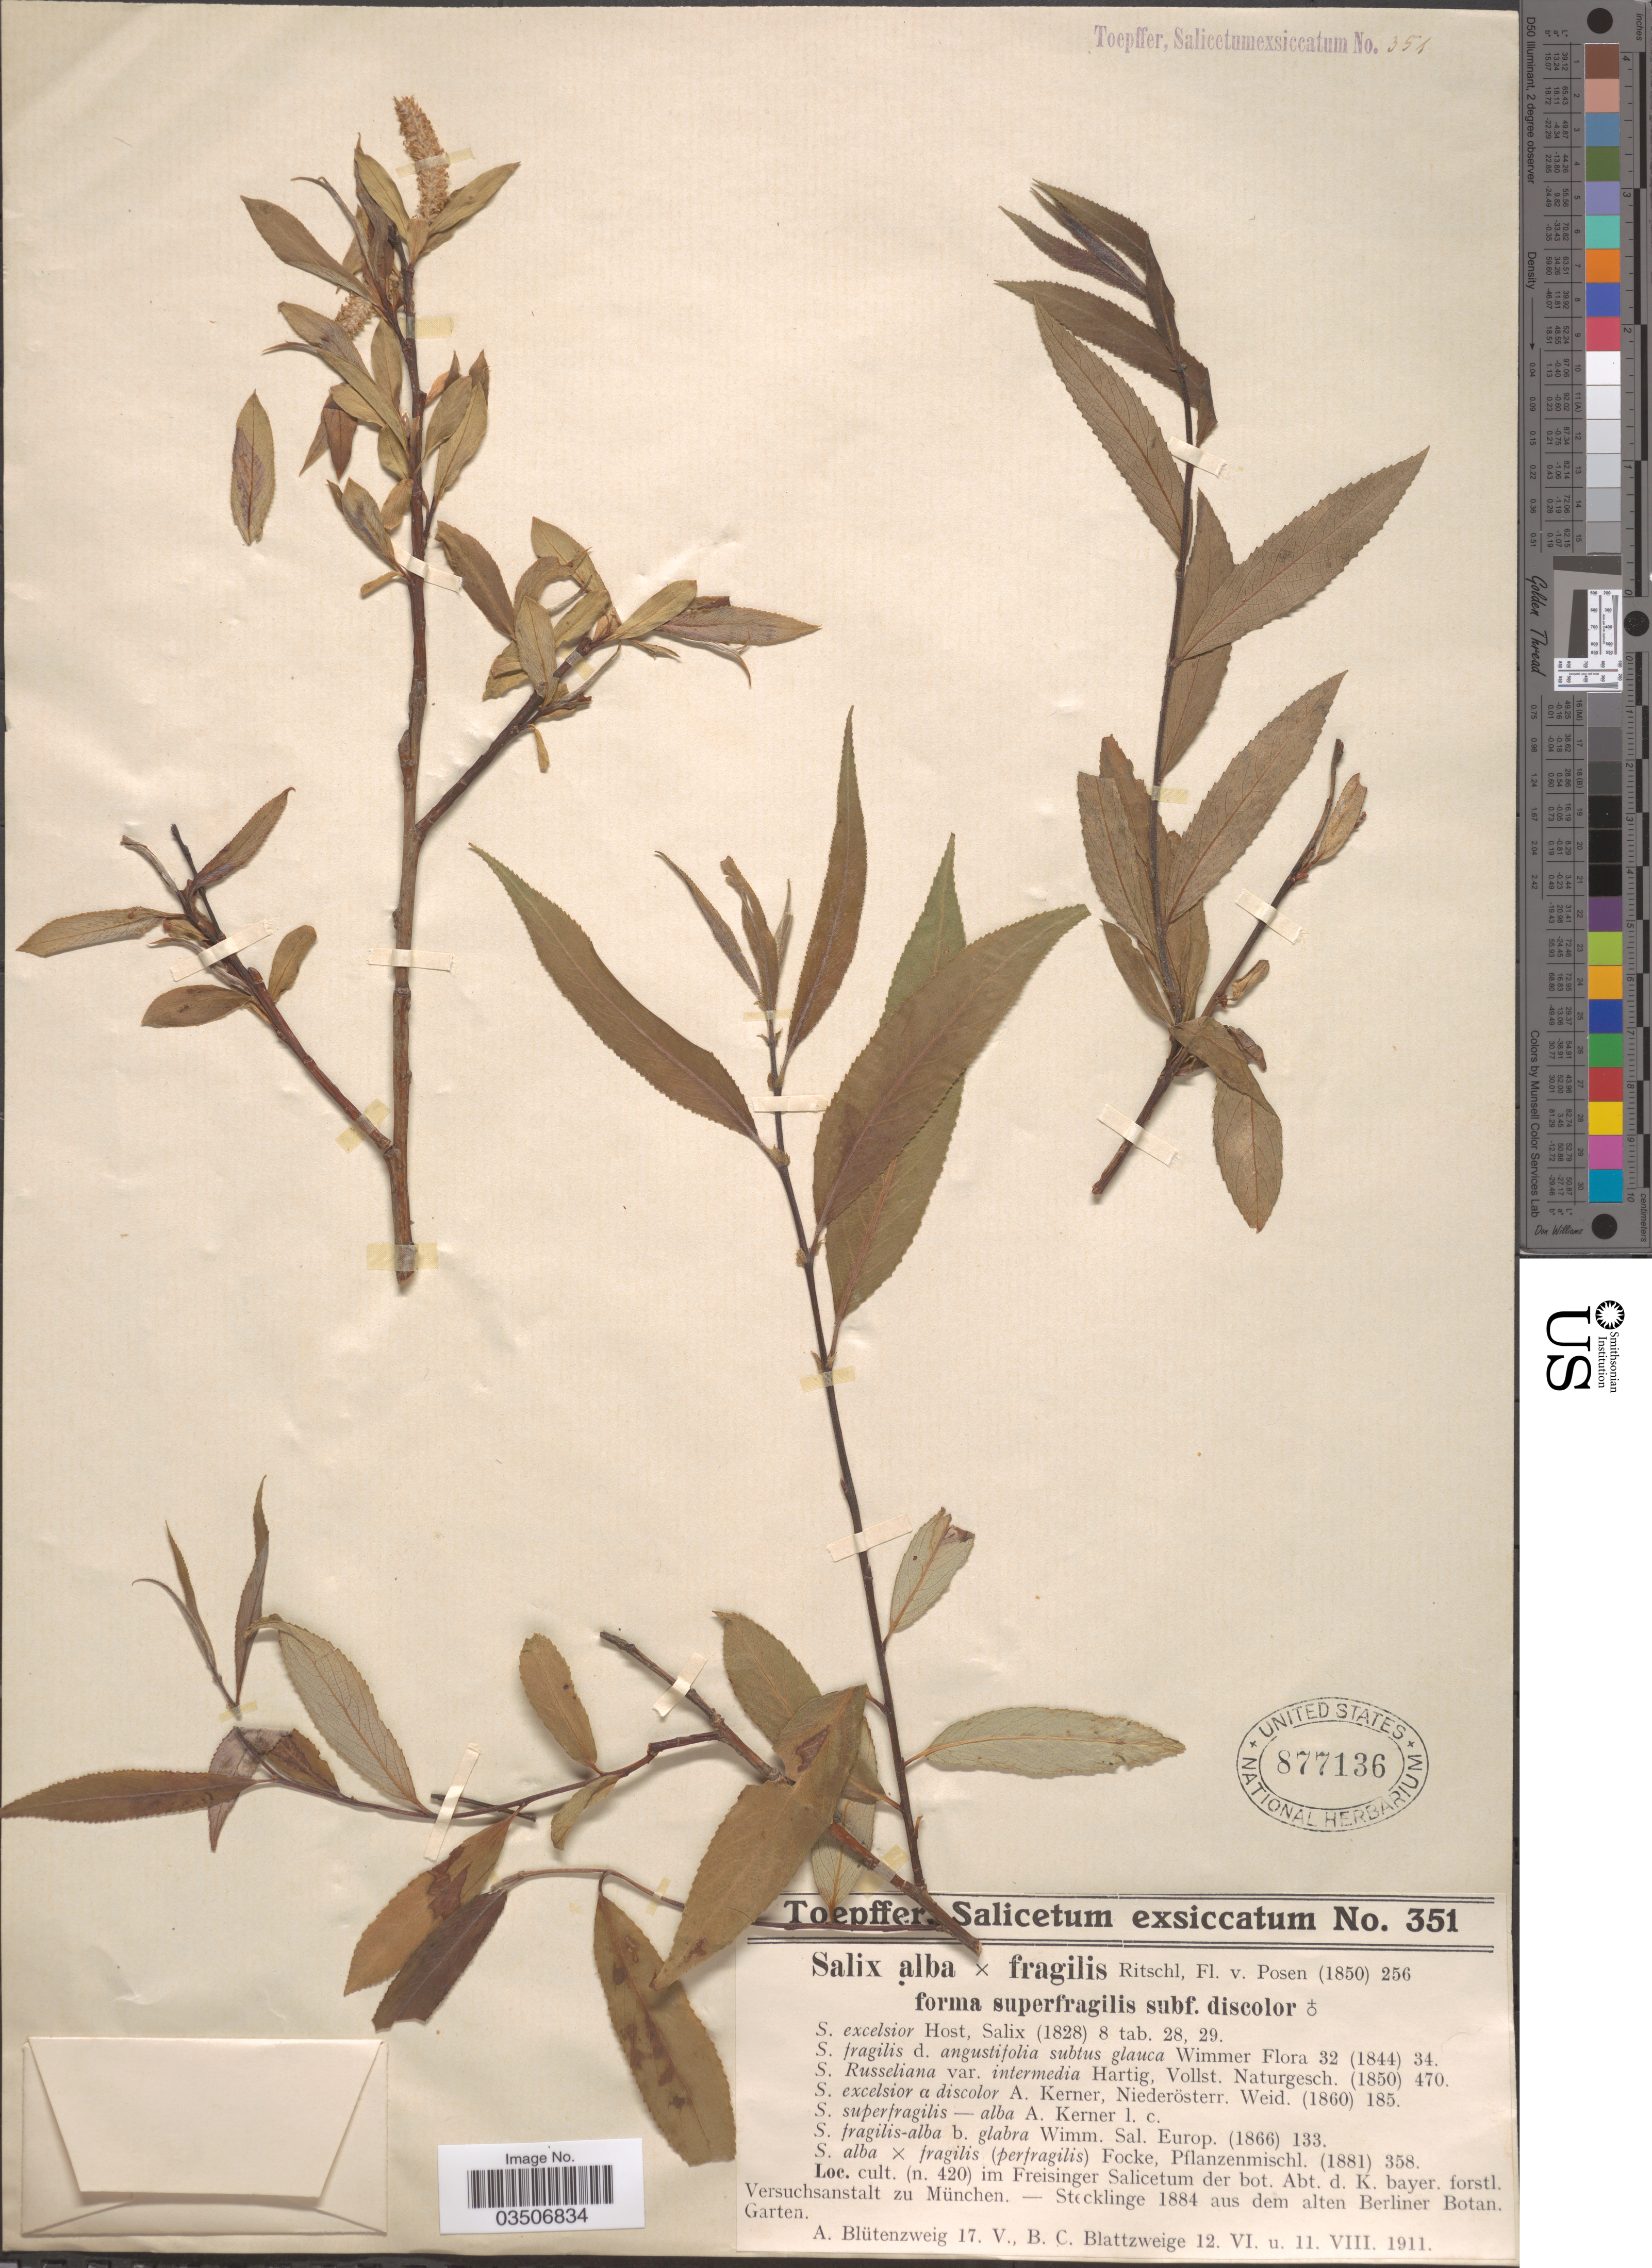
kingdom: Plantae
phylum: Tracheophyta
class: Magnoliopsida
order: Malpighiales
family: Salicaceae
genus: Salix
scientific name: Salix alba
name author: L.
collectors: A. Toepffer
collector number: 351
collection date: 1911-05-17/1911-08-11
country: Germany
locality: (n. 420) im Freisinger Salicetum der bot. Abt. d. K. bayer. forstl. Versuchsanstalt zu München. - Stecklinge 1884 aus dem alten Berliner Botan. Garten.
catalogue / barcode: US 877136